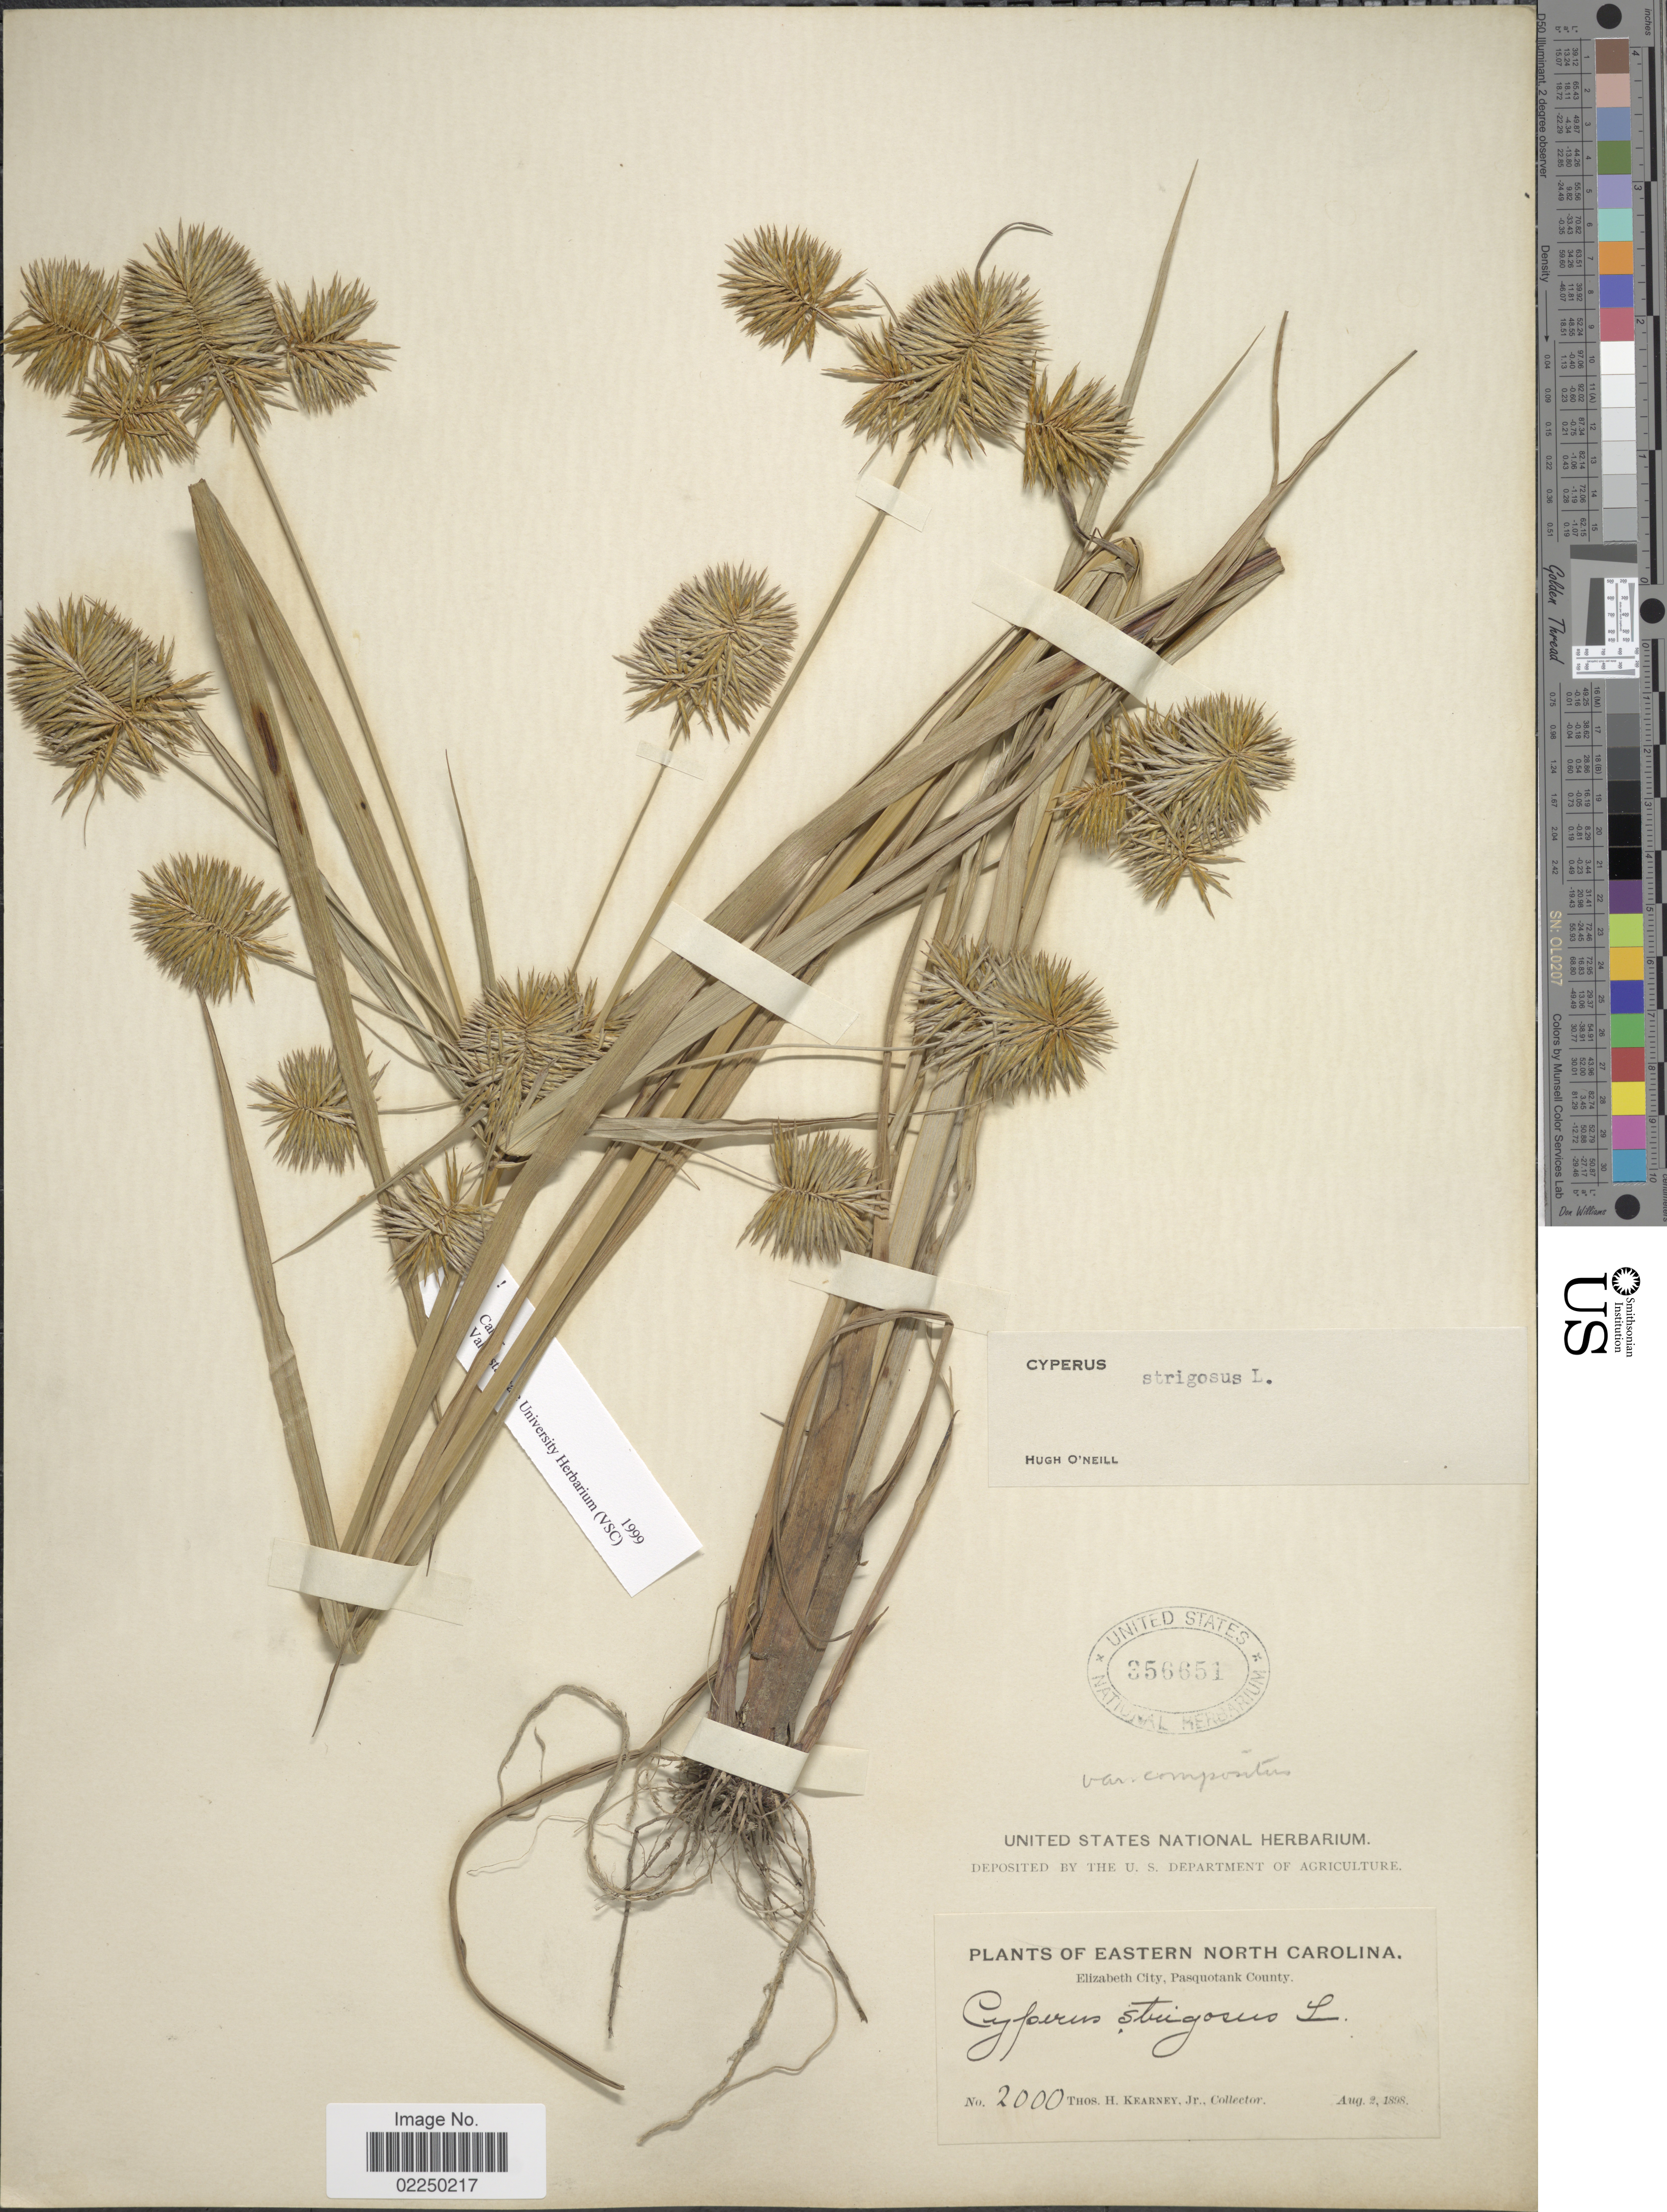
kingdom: Plantae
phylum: Tracheophyta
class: Liliopsida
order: Poales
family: Cyperaceae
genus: Cyperus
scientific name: Cyperus strigosus L.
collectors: T. H. Kearney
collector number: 2000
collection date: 1898-08-02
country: United States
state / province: North Carolina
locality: Eastern North Carolina, Elizabeth City, Pasquotank County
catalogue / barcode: US 356651